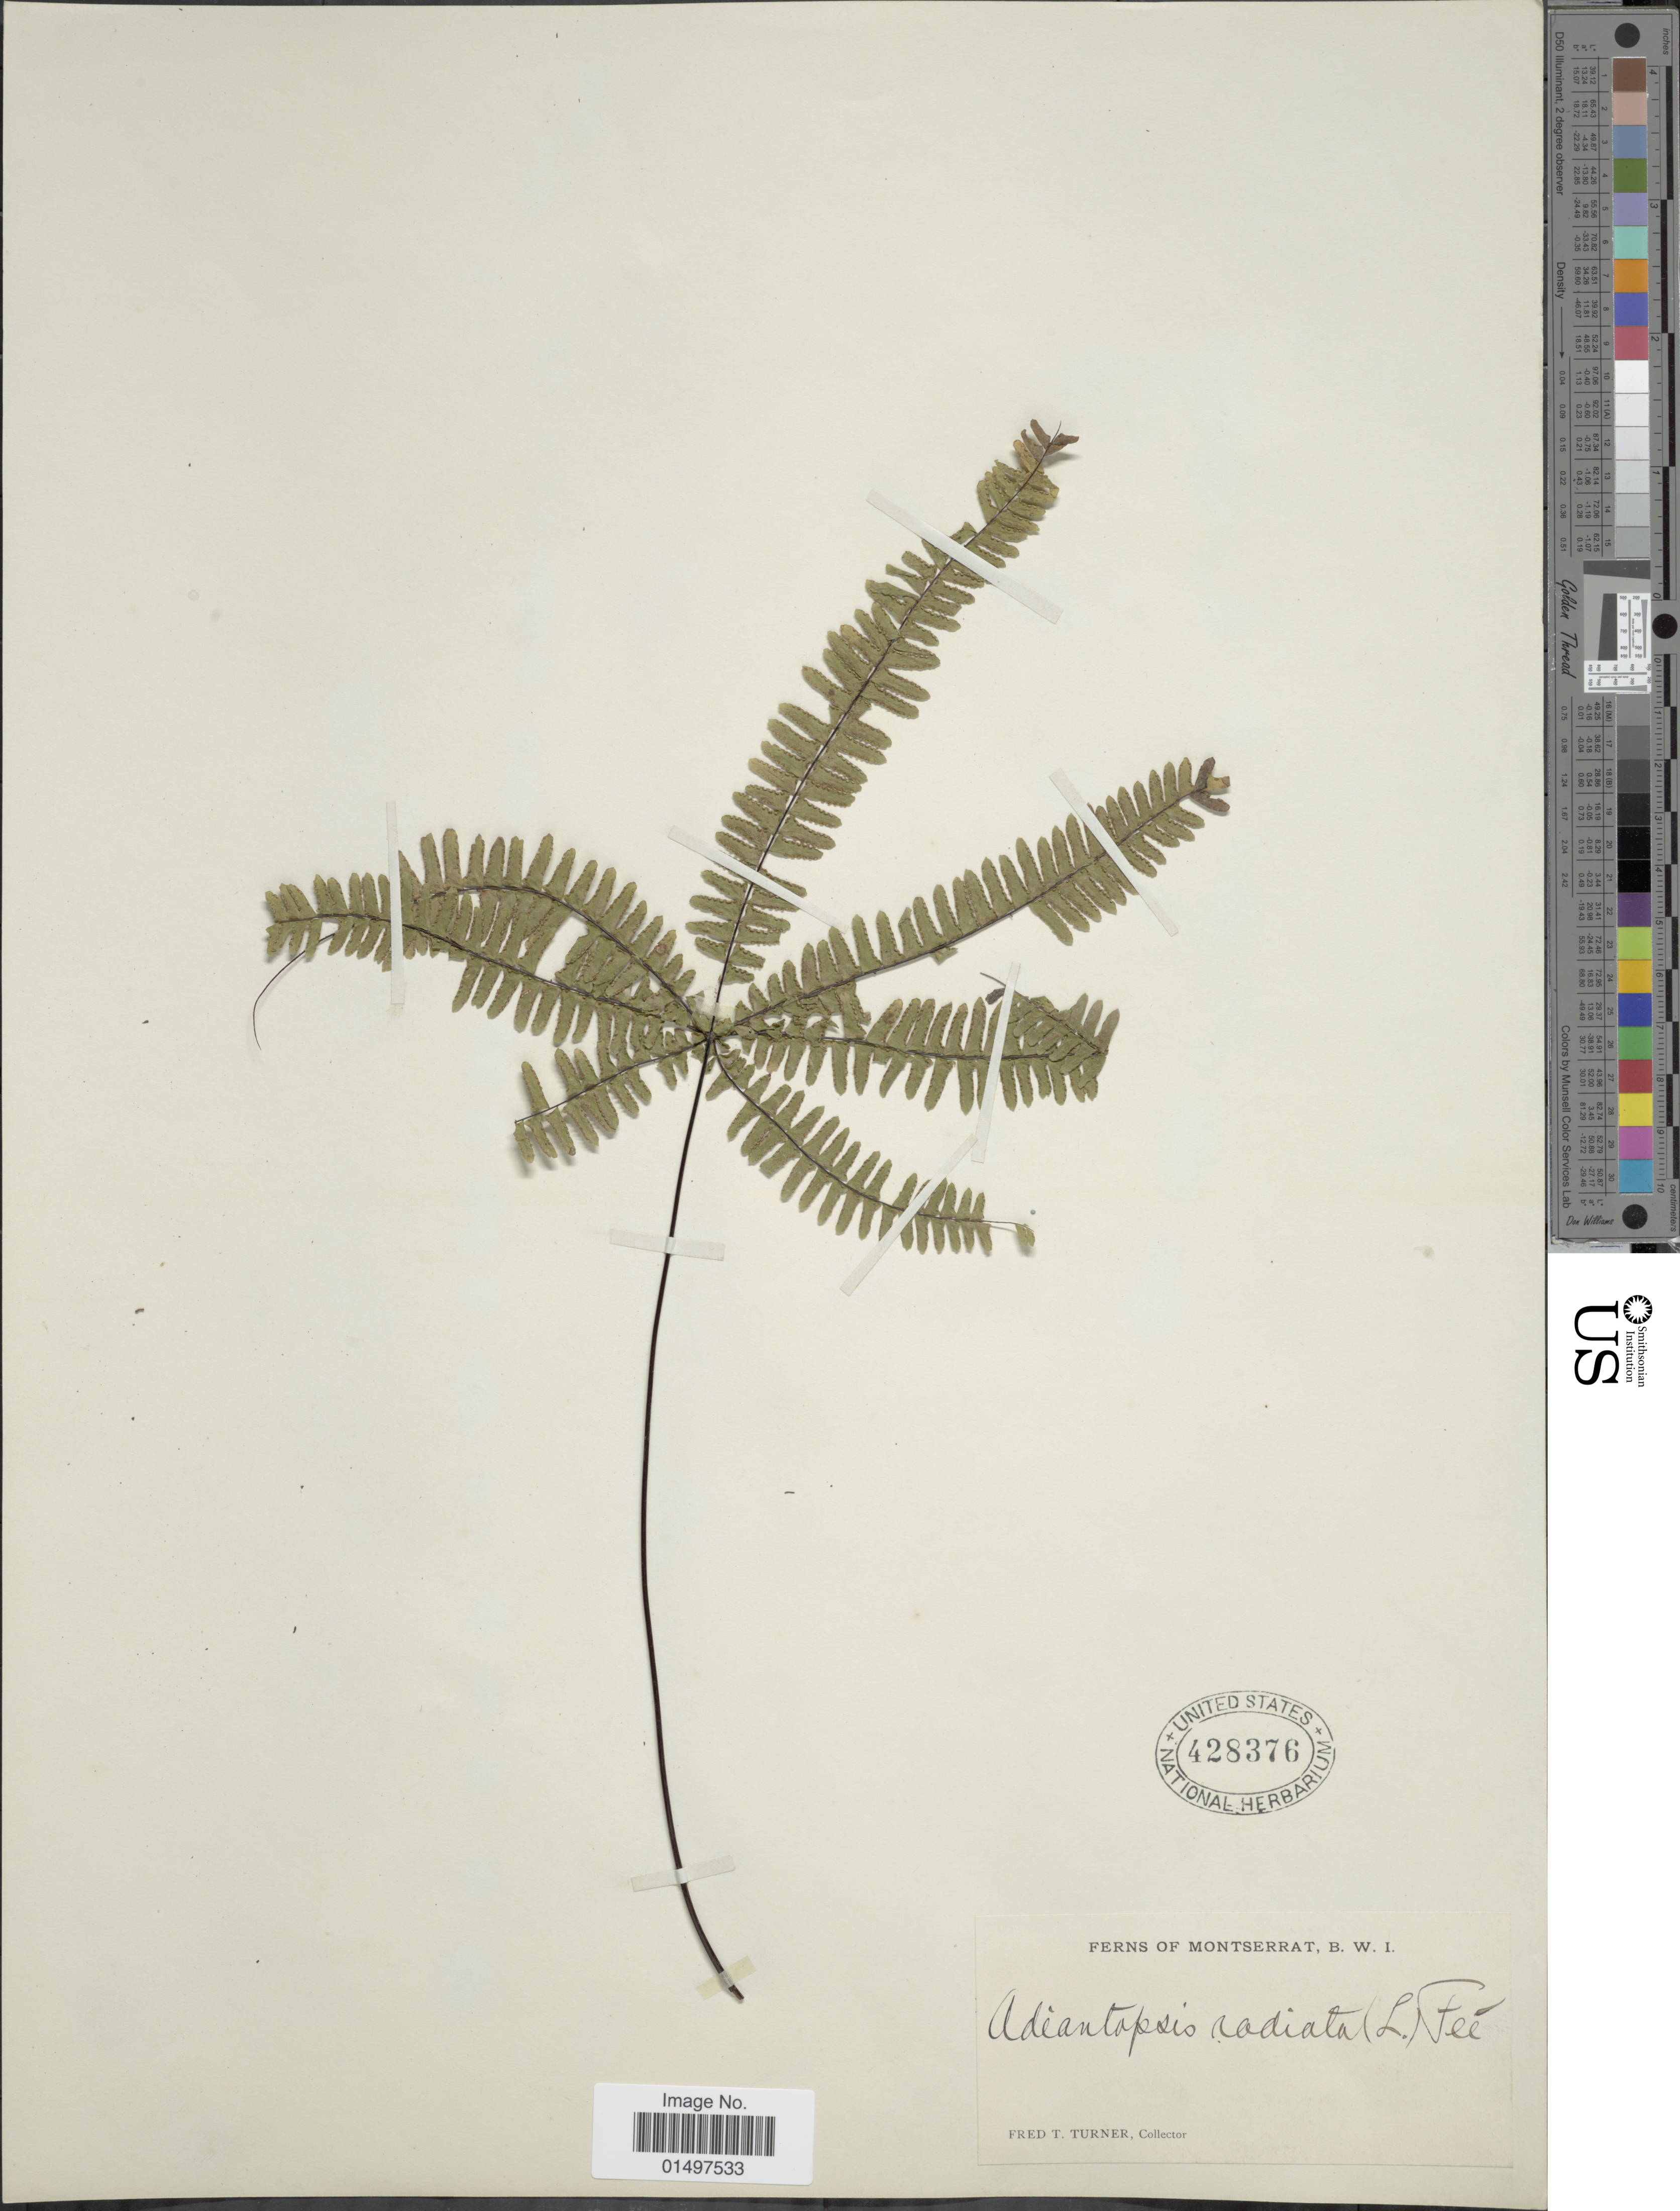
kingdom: Plantae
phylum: Tracheophyta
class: Polypodiopsida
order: Polypodiales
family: Pteridaceae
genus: Adiantopsis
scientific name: Adiantopsis radiata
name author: (L.) Fée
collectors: F. T. Turner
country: Montserrat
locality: B. W. I.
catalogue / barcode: US 428376